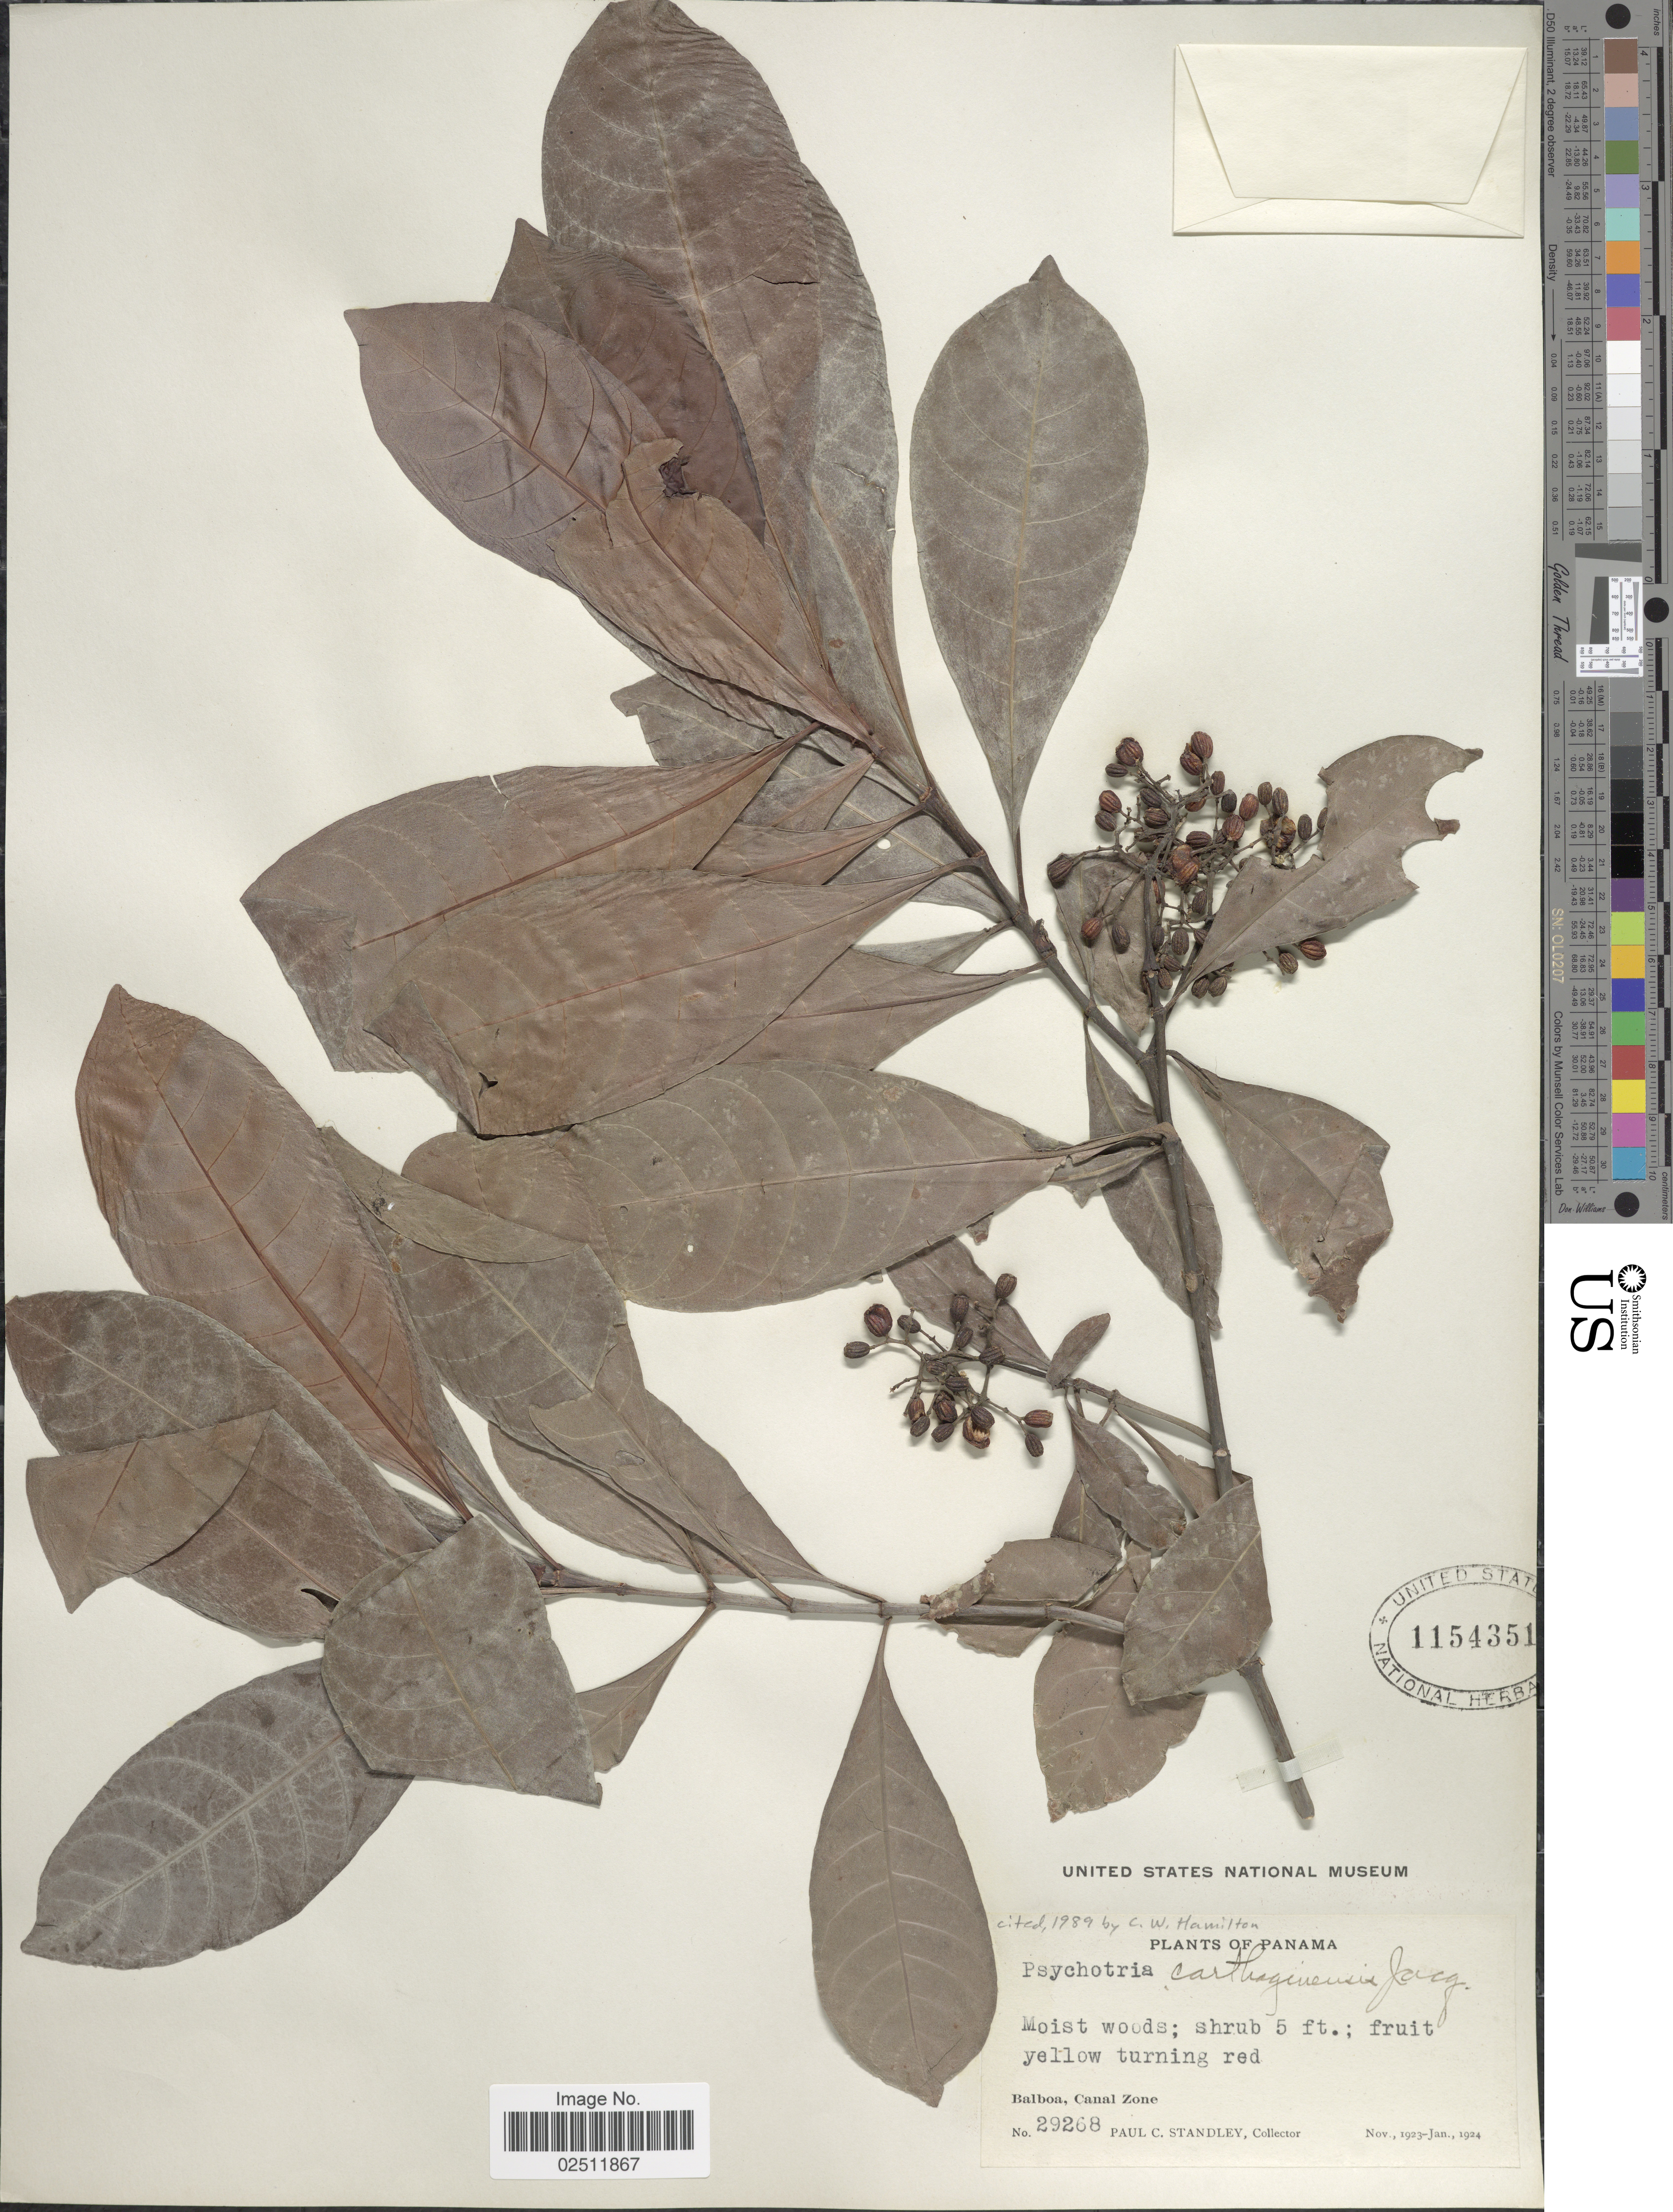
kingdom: Plantae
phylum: Tracheophyta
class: Magnoliopsida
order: Gentianales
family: Rubiaceae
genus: Psychotria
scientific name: Psychotria carthagenensis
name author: Jacq.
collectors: P. C. Standley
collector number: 29268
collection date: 1923-11/1924-01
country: Panama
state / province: Colón / Panamá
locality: Balboa, Canal Zone.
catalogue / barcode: US 1154351